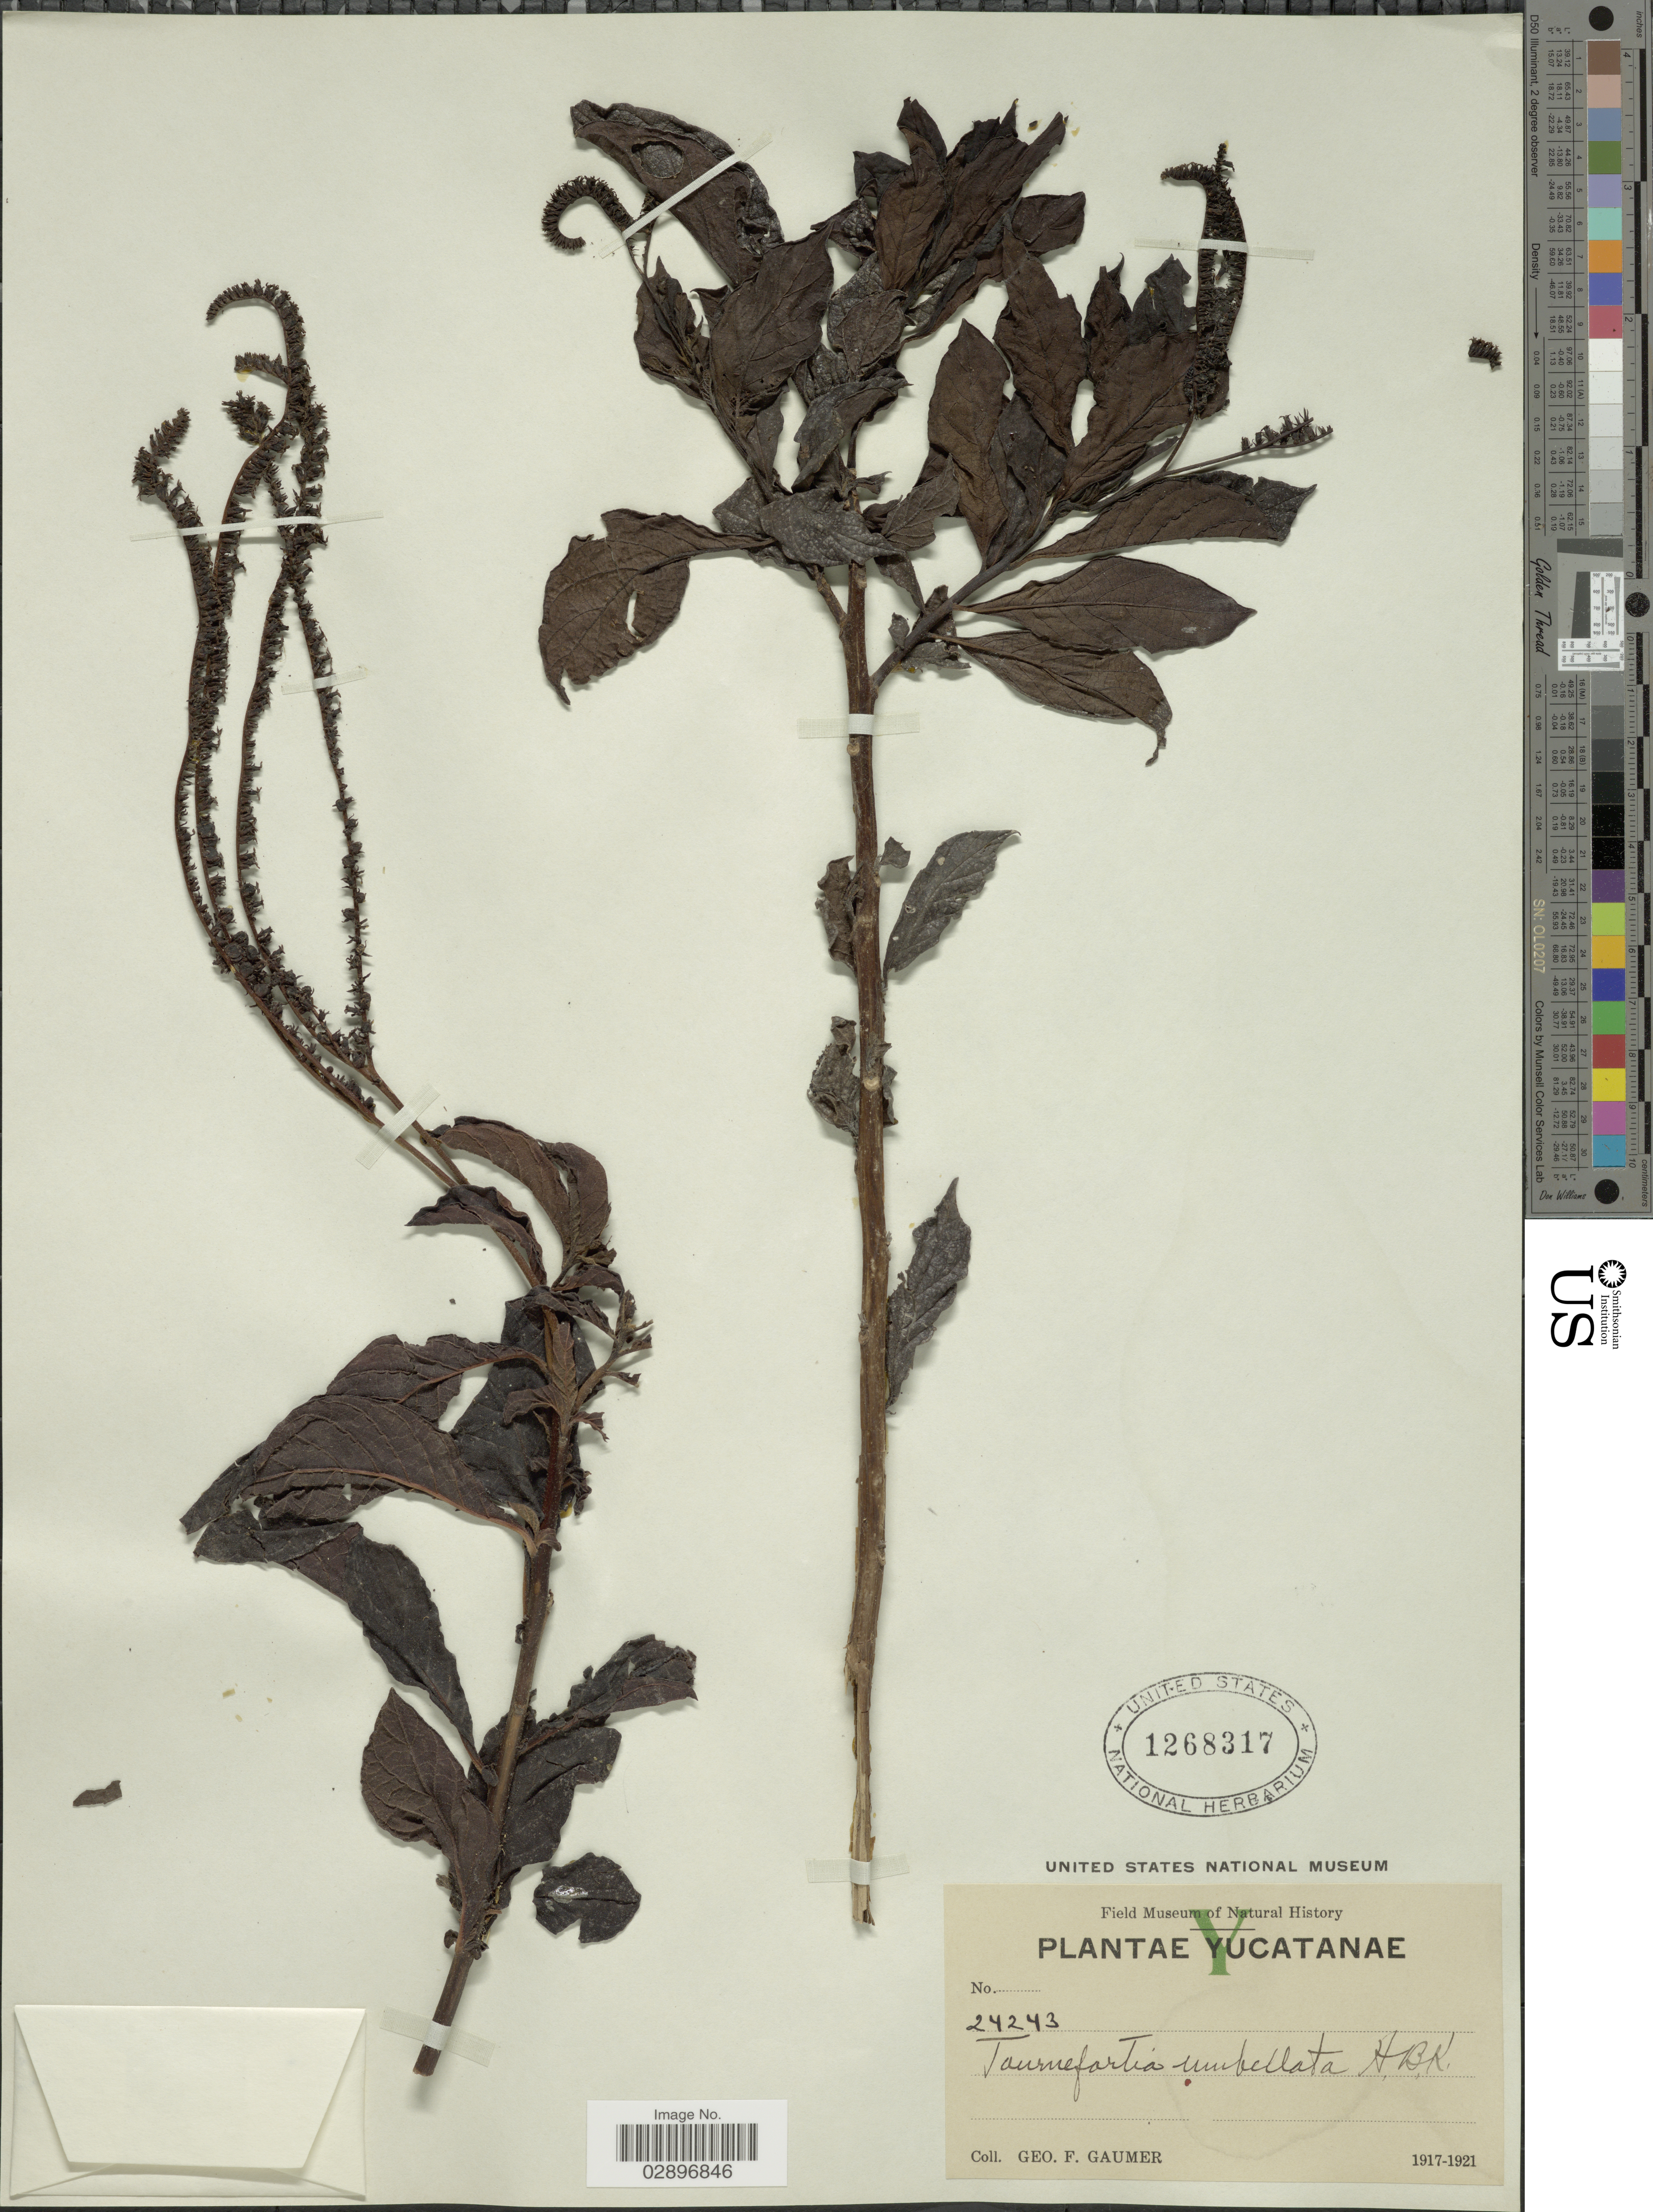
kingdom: Plantae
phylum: Tracheophyta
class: Magnoliopsida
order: Boraginales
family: Heliotropiaceae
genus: Tournefortia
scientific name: Tournefortia umbellata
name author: Kunth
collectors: G. F. Gaumer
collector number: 24243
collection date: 1917/1921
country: Mexico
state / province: Yucatán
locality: Yucatanae.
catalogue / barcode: US 1268317